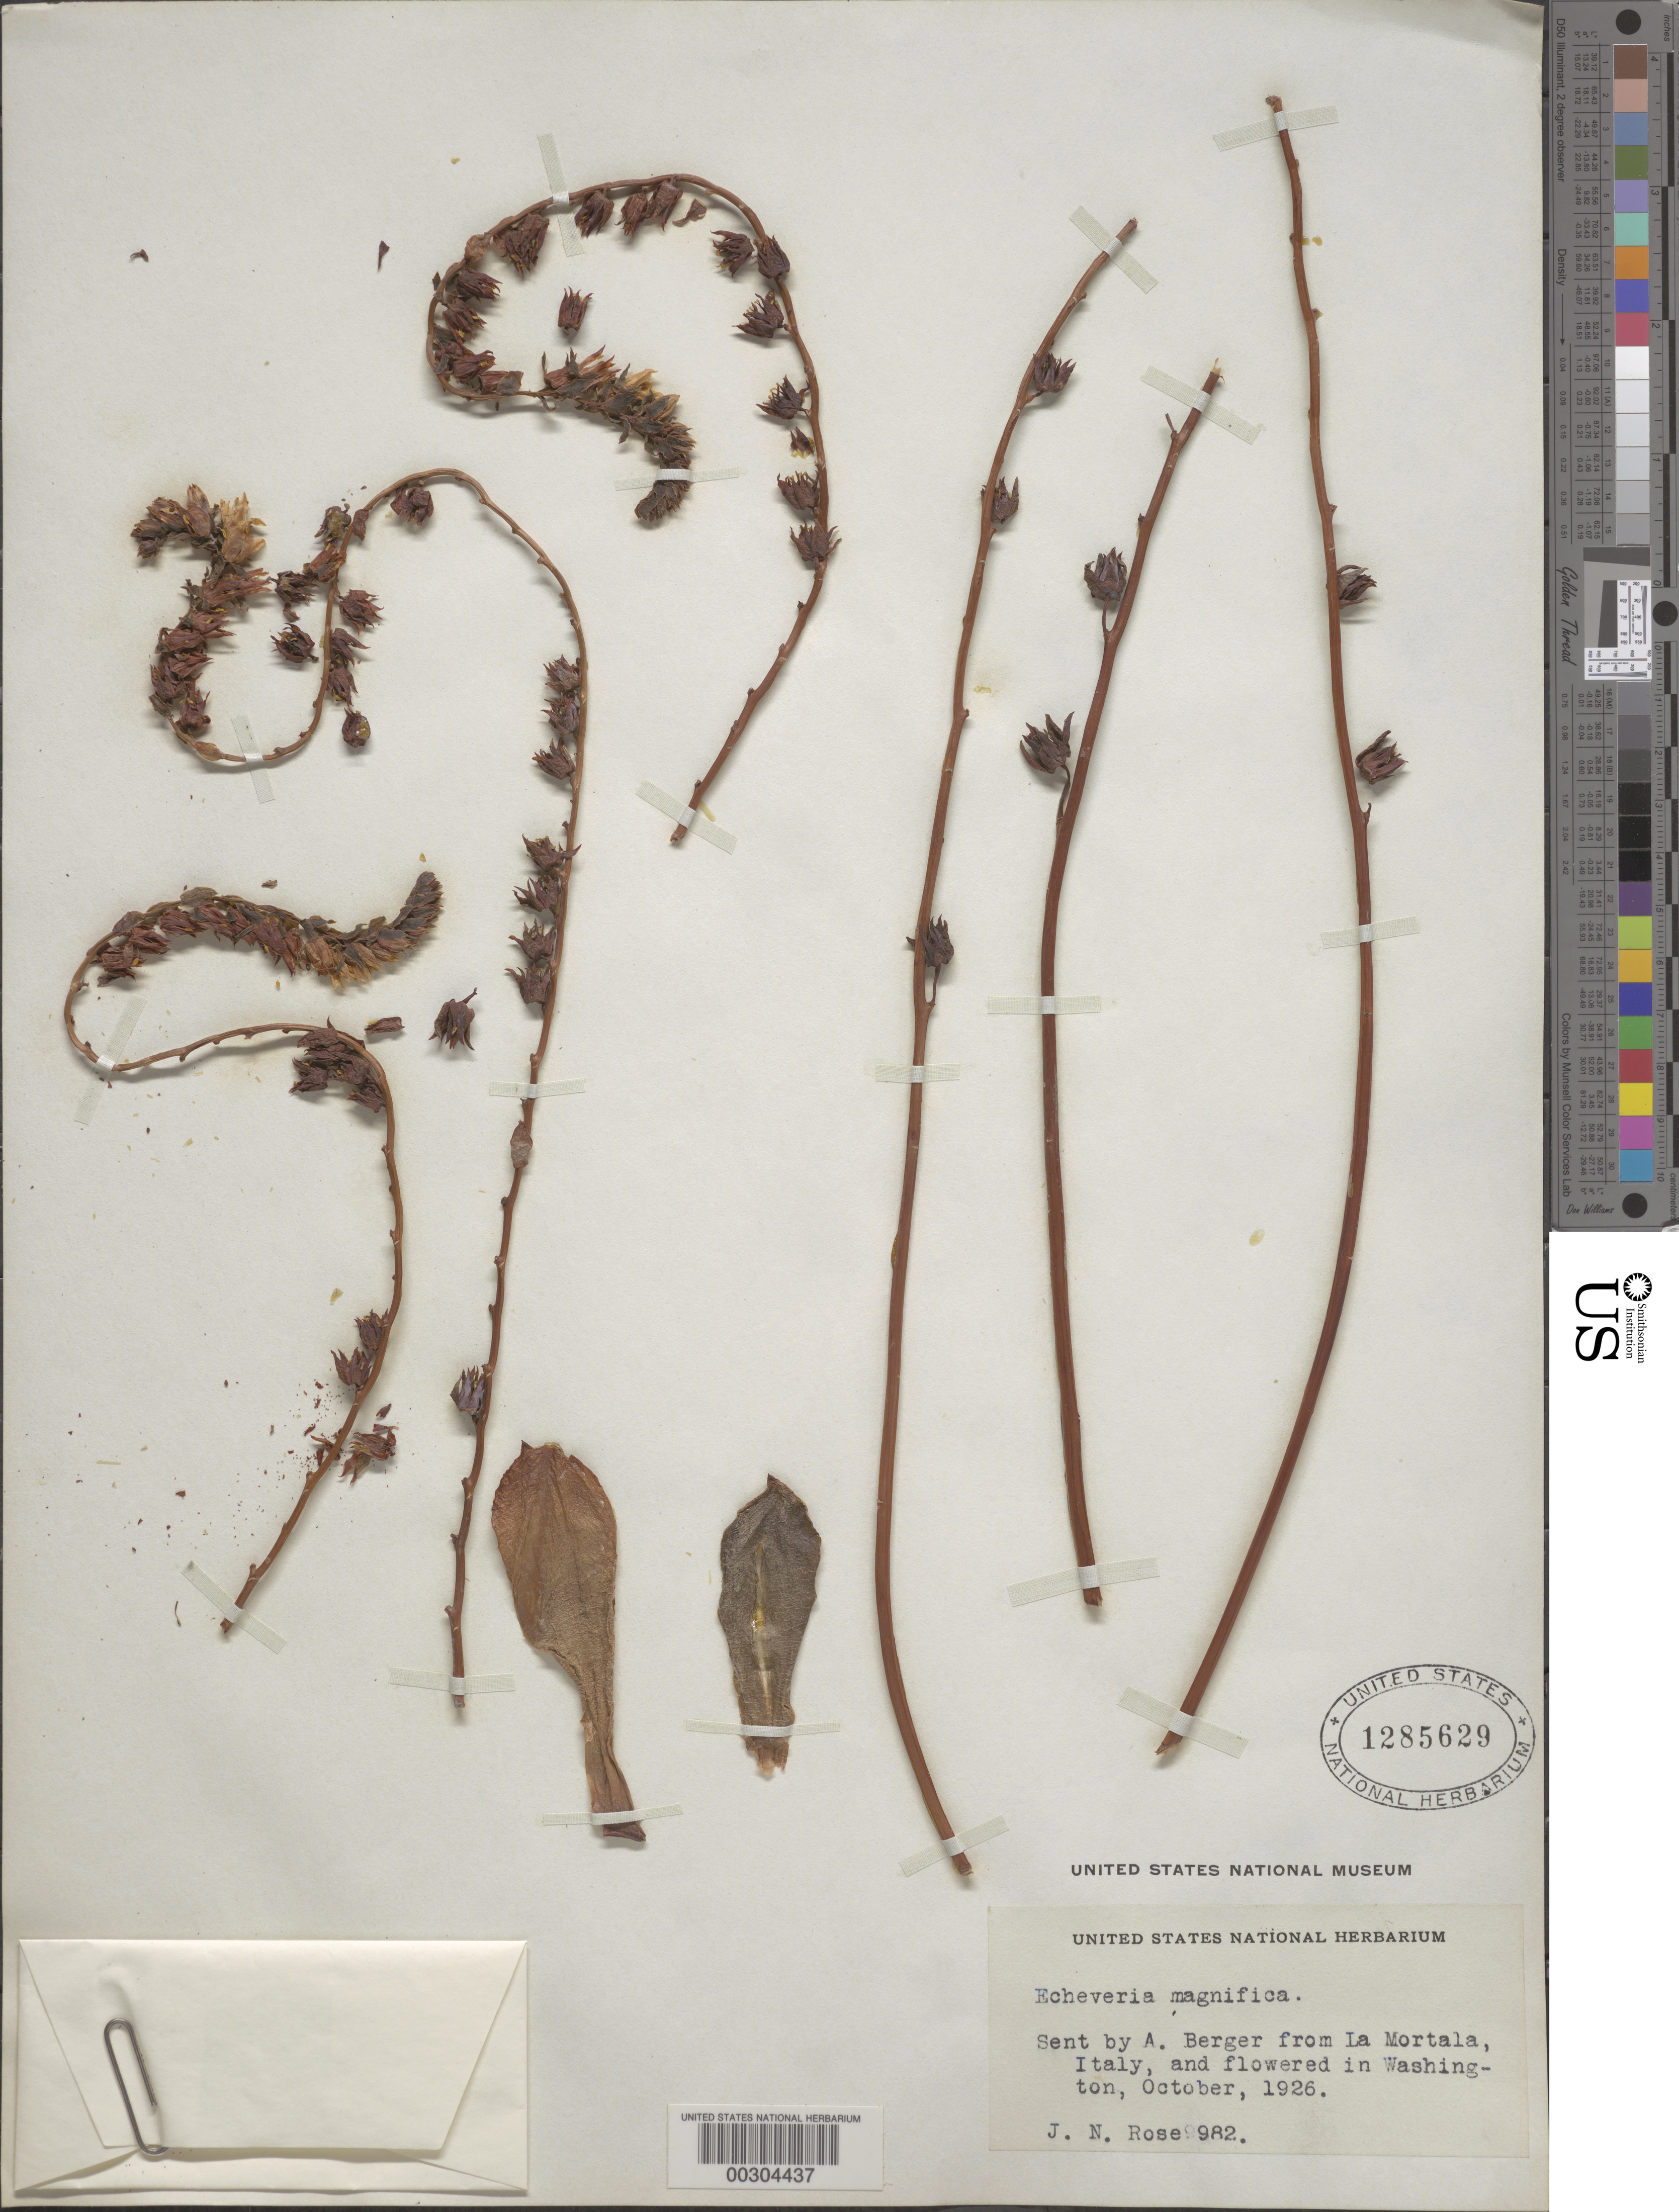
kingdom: Plantae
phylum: Tracheophyta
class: Magnoliopsida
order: Saxifragales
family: Crassulaceae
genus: Echeveria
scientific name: Echeveria 'Magnifica'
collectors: J. N. Rose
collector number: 982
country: United States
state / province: District of Columbia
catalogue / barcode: US 1285629